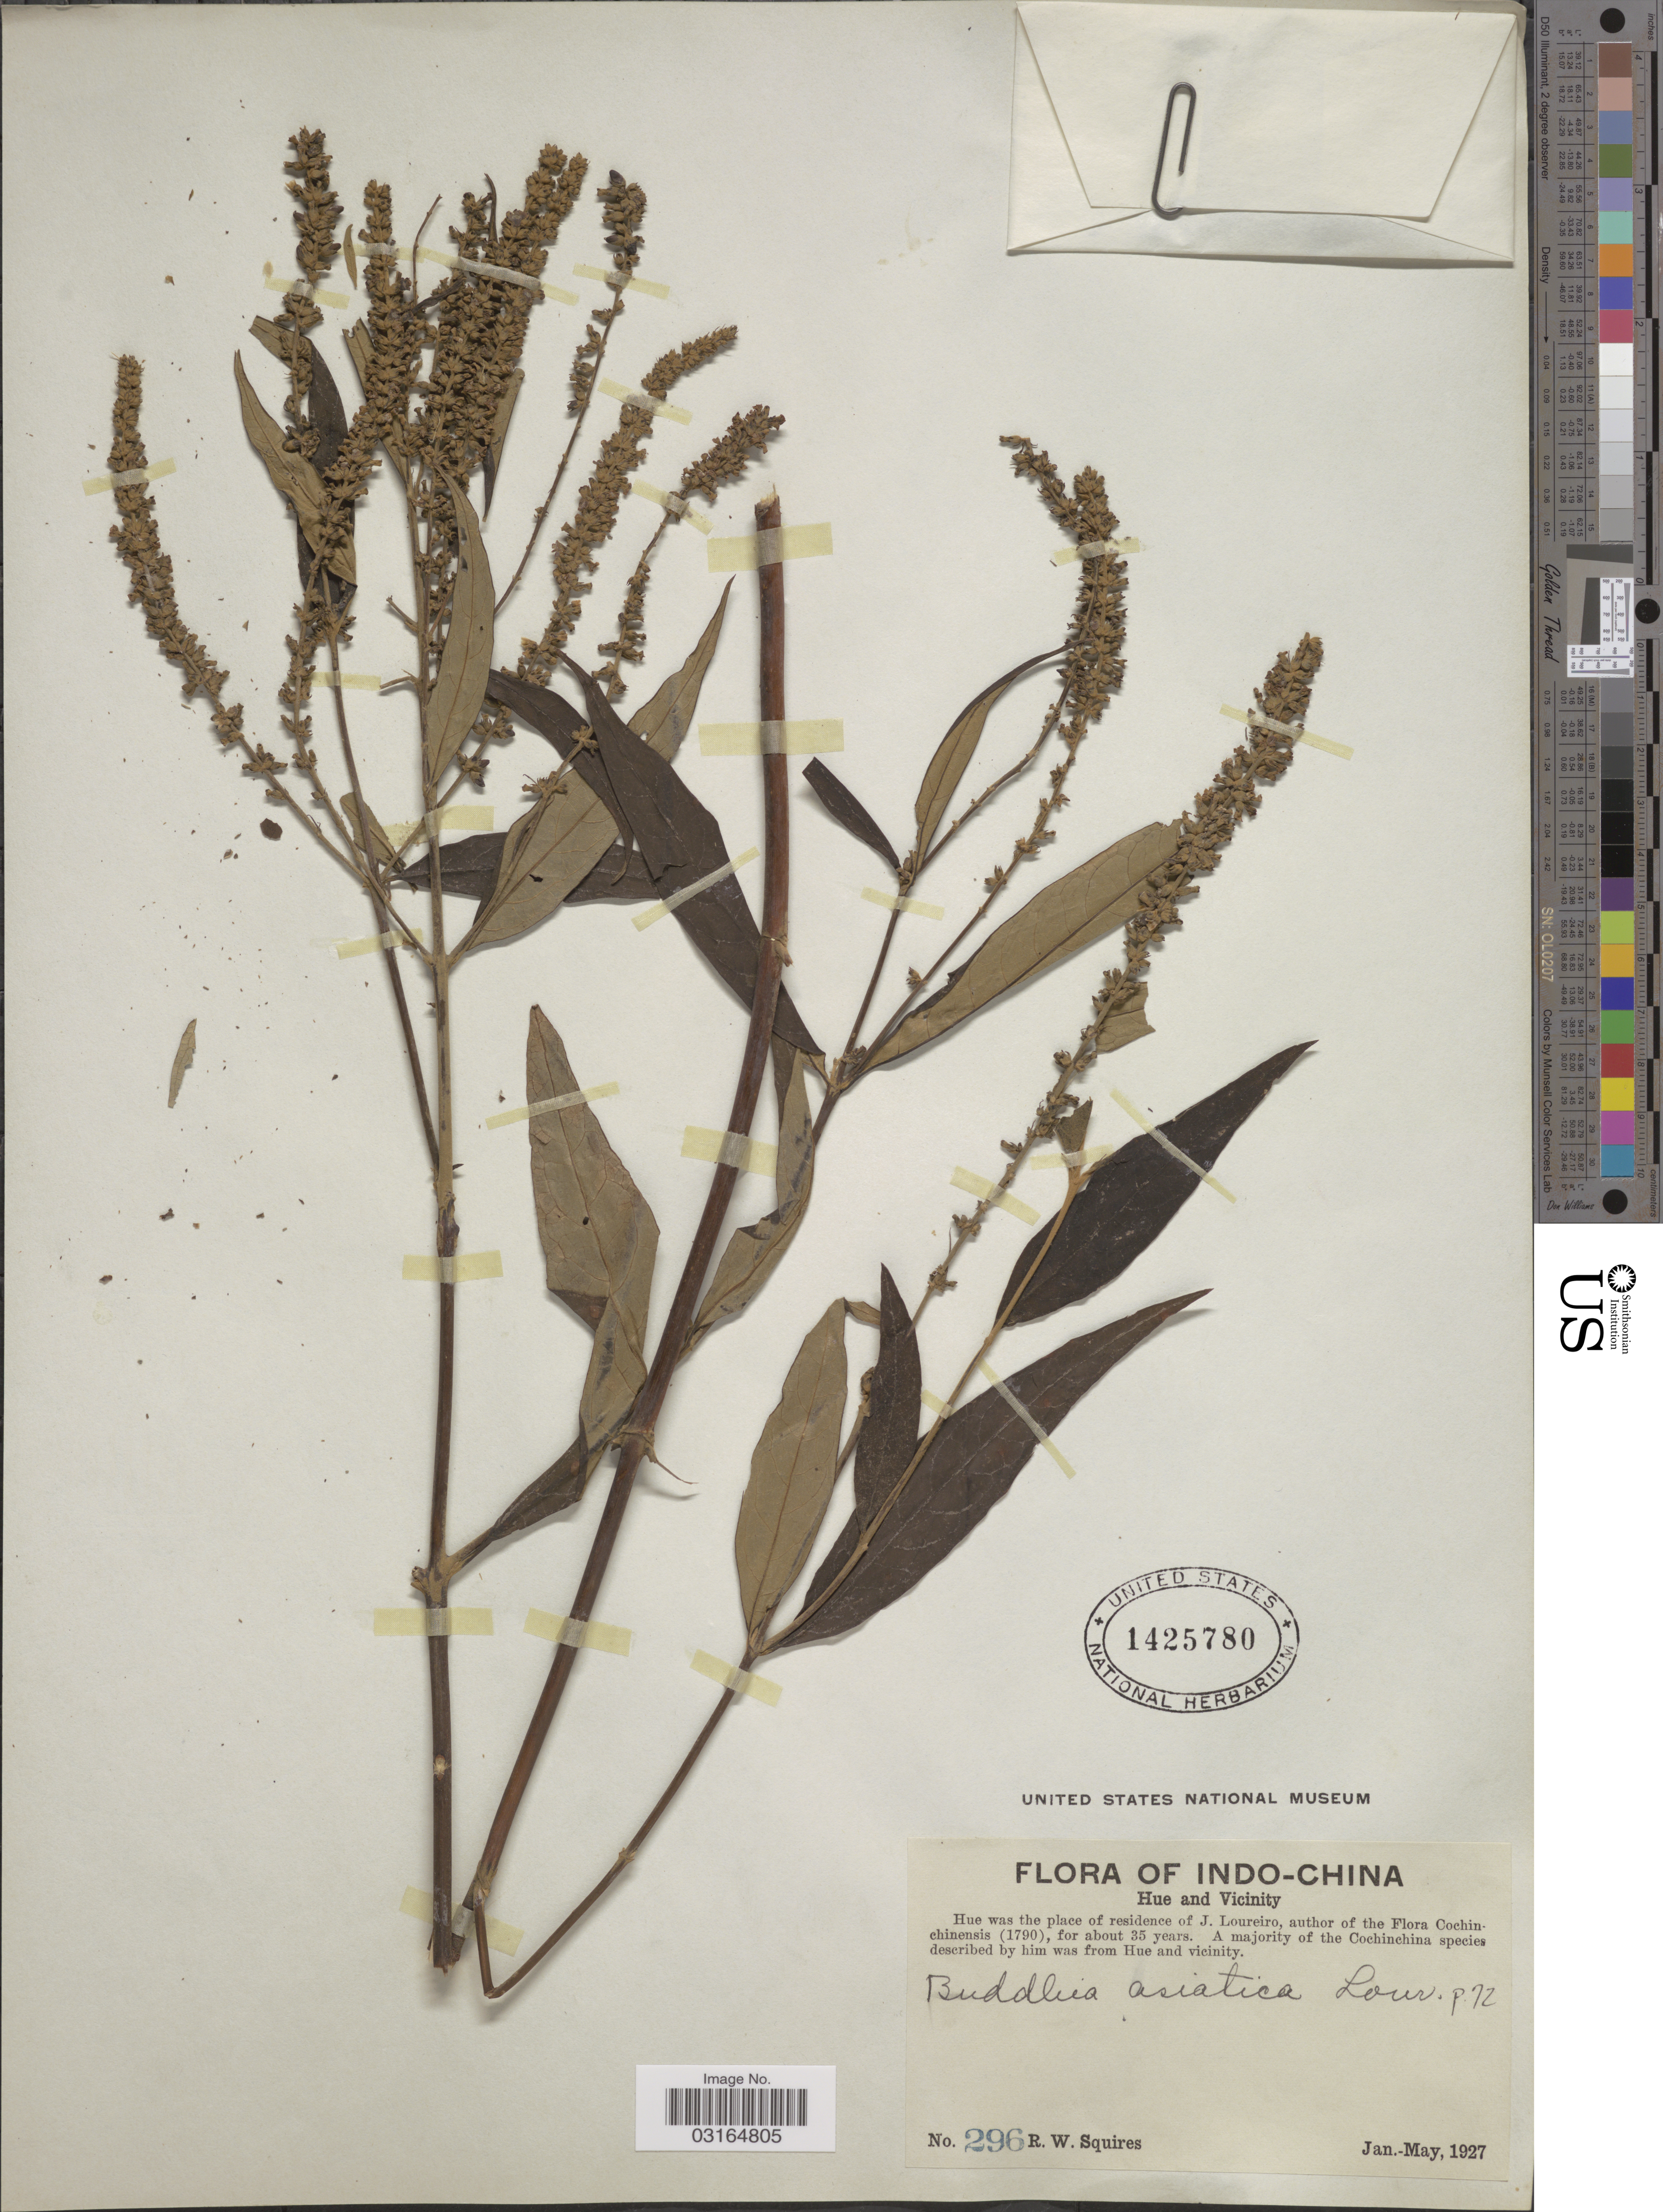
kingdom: Plantae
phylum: Tracheophyta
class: Magnoliopsida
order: Lamiales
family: Scrophulariaceae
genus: Buddleja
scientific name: Buddleja asiatica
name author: Lour.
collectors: R. Squires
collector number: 296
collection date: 1927-01/1927-05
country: Vietnam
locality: Indo-China. Hue and Vicinity.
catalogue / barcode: US 1425780